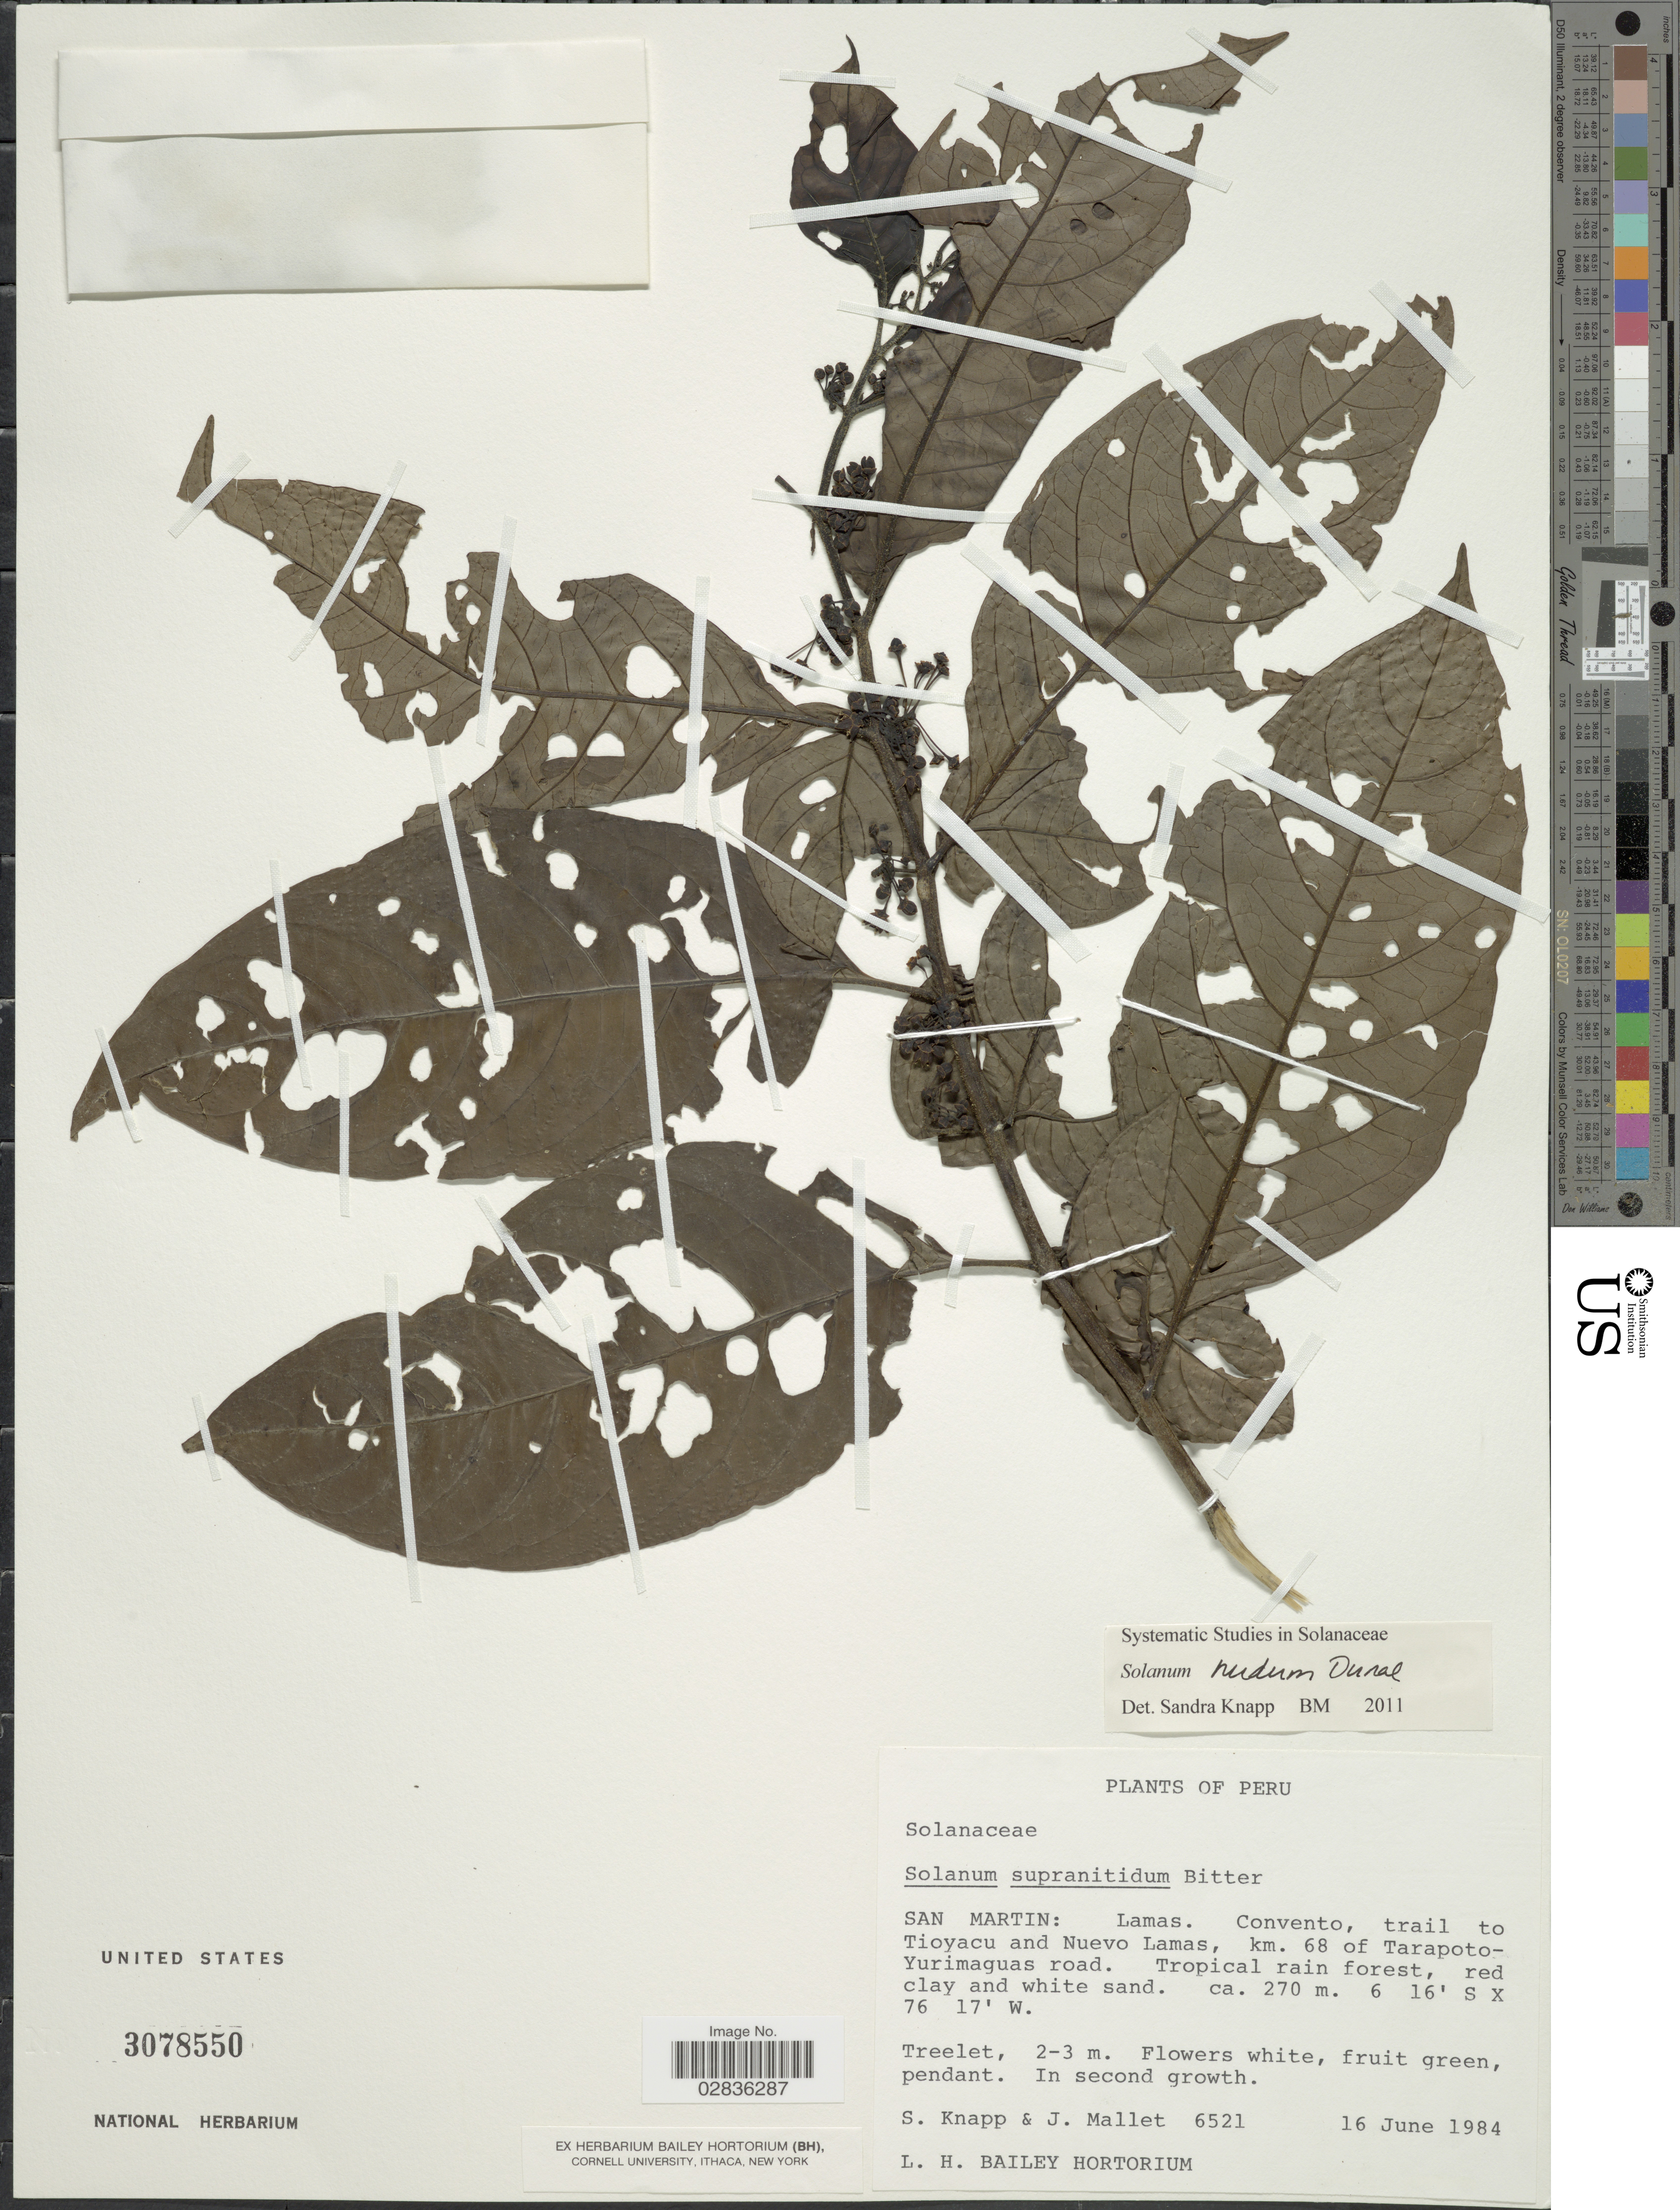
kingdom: Plantae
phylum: Tracheophyta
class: Magnoliopsida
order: Solanales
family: Solanaceae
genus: Solanum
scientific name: Solanum nudum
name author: Dunal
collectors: S. Knapp & J. Mallet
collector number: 6521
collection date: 1984-06-16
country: Peru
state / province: San Martín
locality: San Martin: Lamas. Convento, trail to Tioyacu and Nuevo Lamas, km. 68 of Tarapoto-Yurimaguas road.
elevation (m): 270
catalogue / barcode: US 3078550